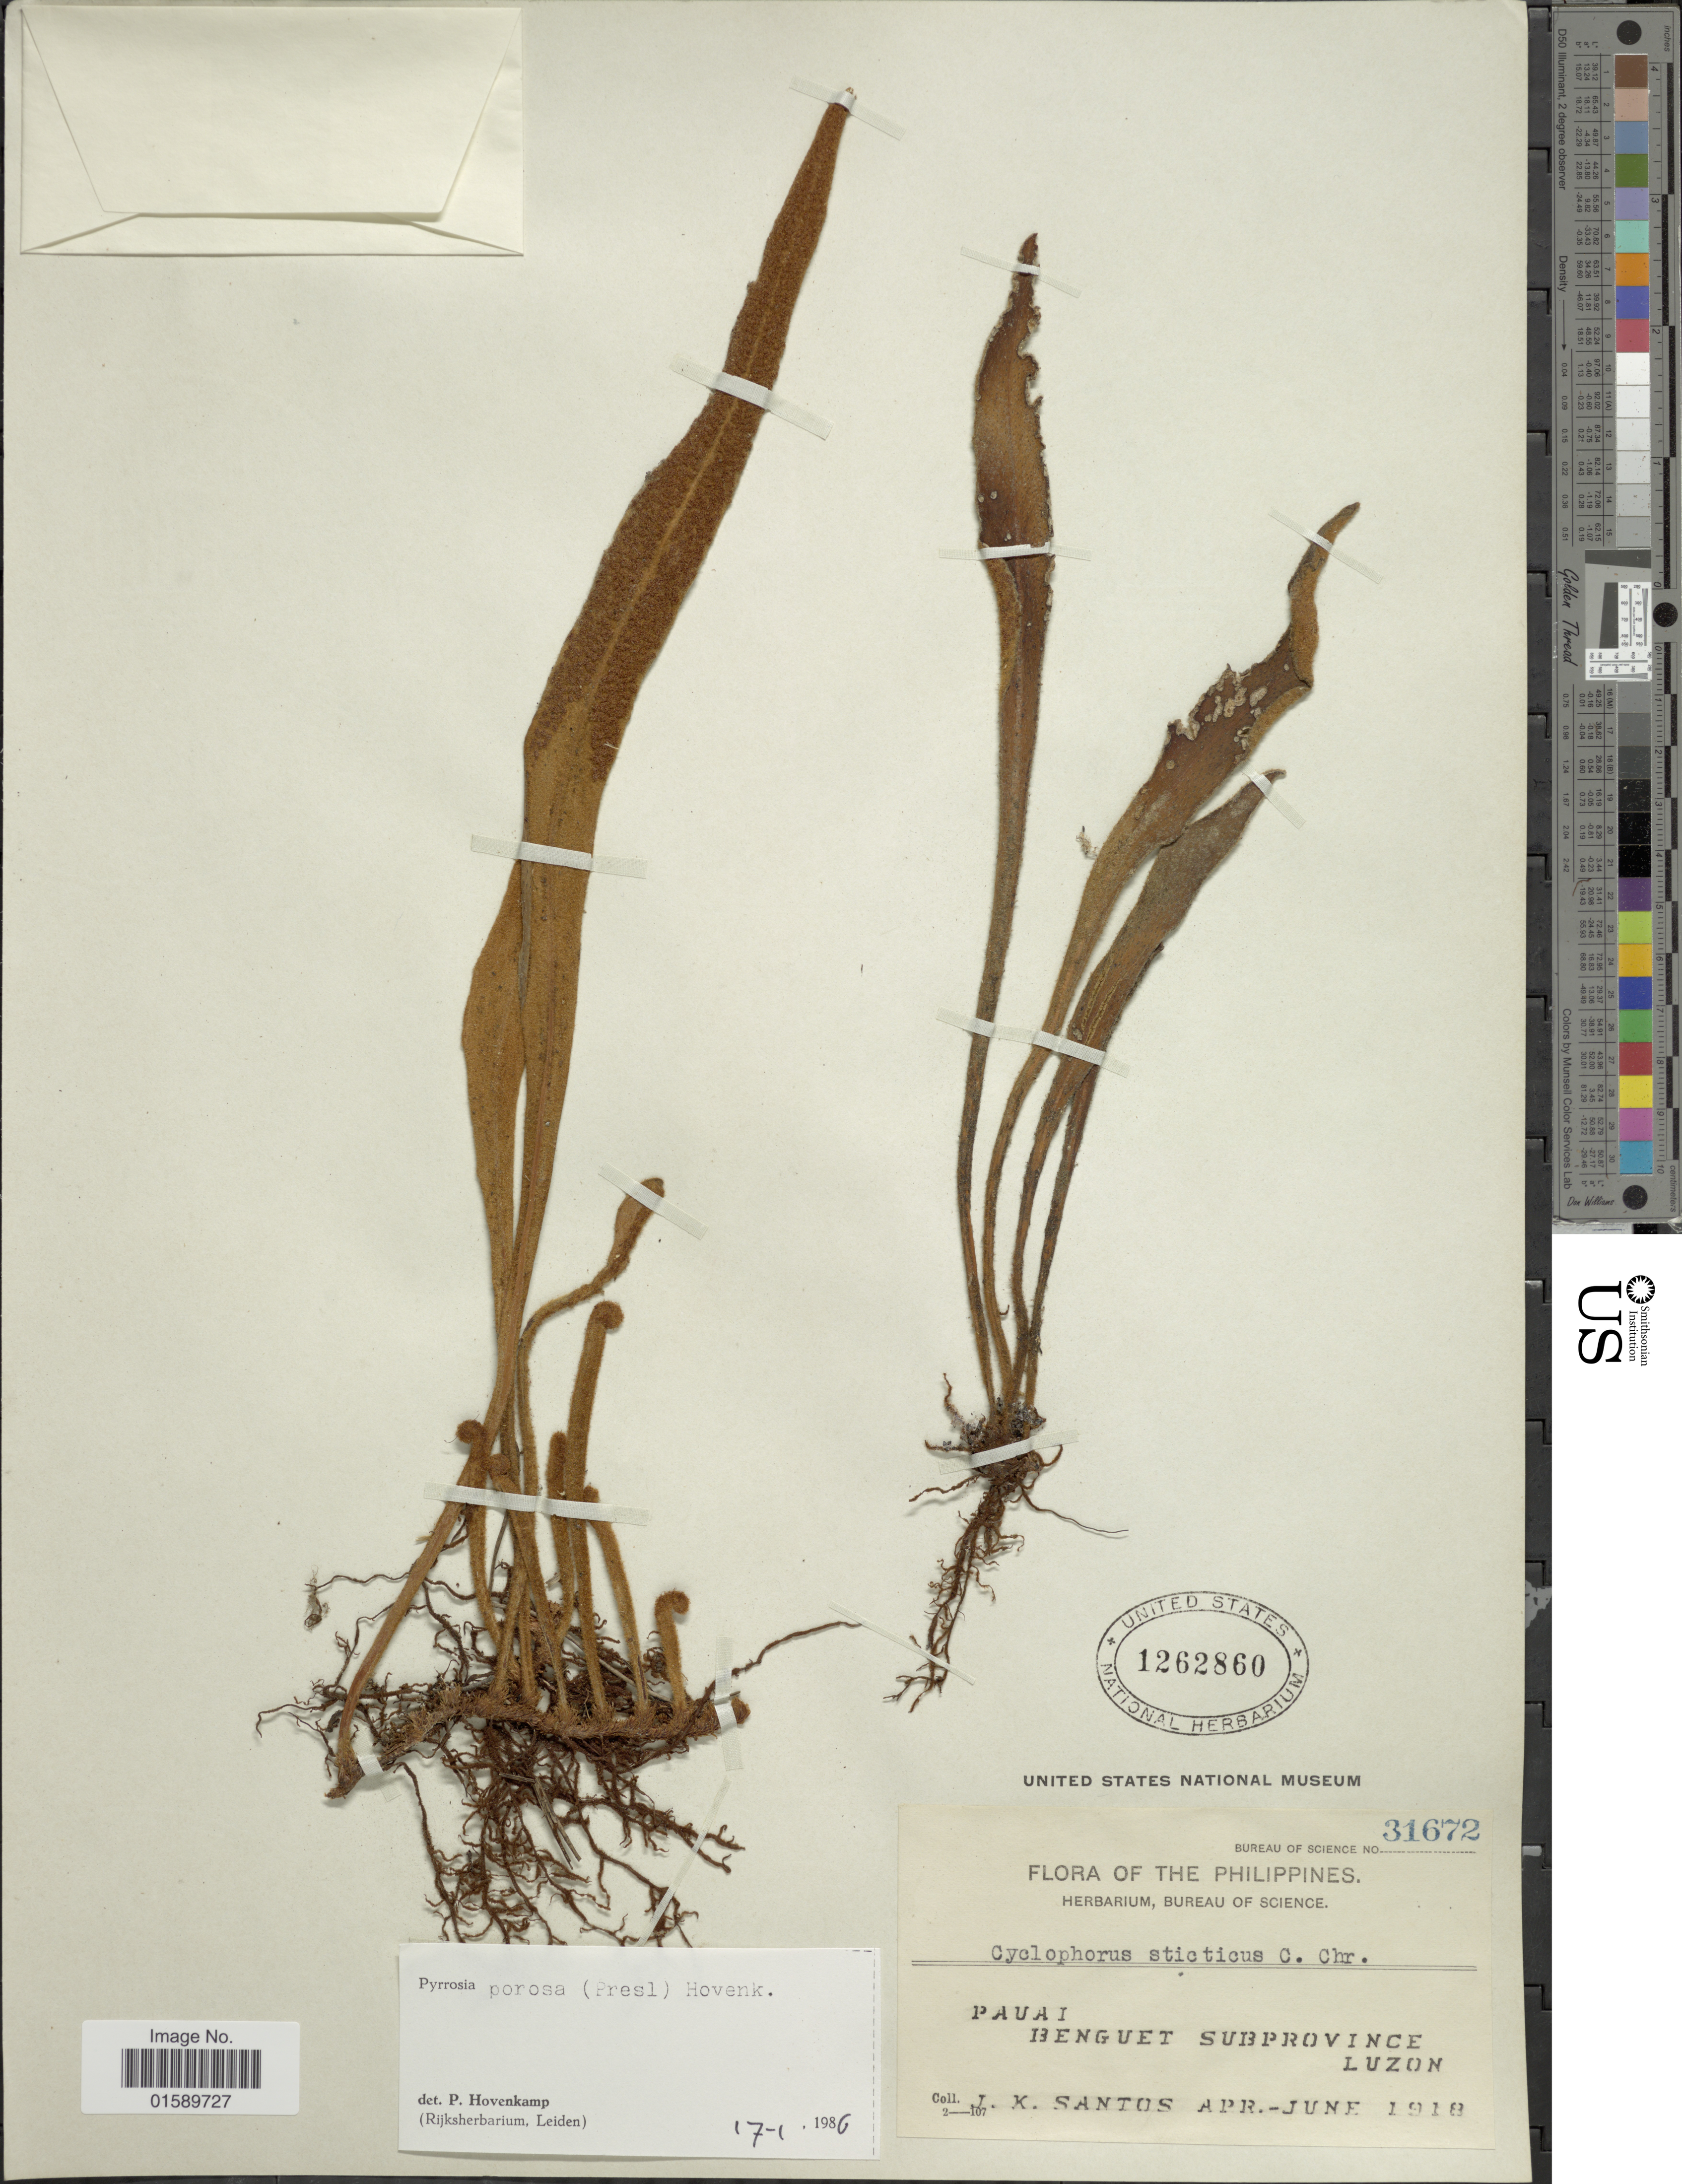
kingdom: Plantae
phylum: Tracheophyta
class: Polypodiopsida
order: Polypodiales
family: Polypodiaceae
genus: Pyrrosia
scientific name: Pyrrosia porosa var. porosa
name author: (C. Presl) Hovenkamp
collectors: L. Santos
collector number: Bureau of science 31672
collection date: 1918-04/1918-06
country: Philippines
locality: Pauai, Benguet subprovince, Luzon.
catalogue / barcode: US 1262860